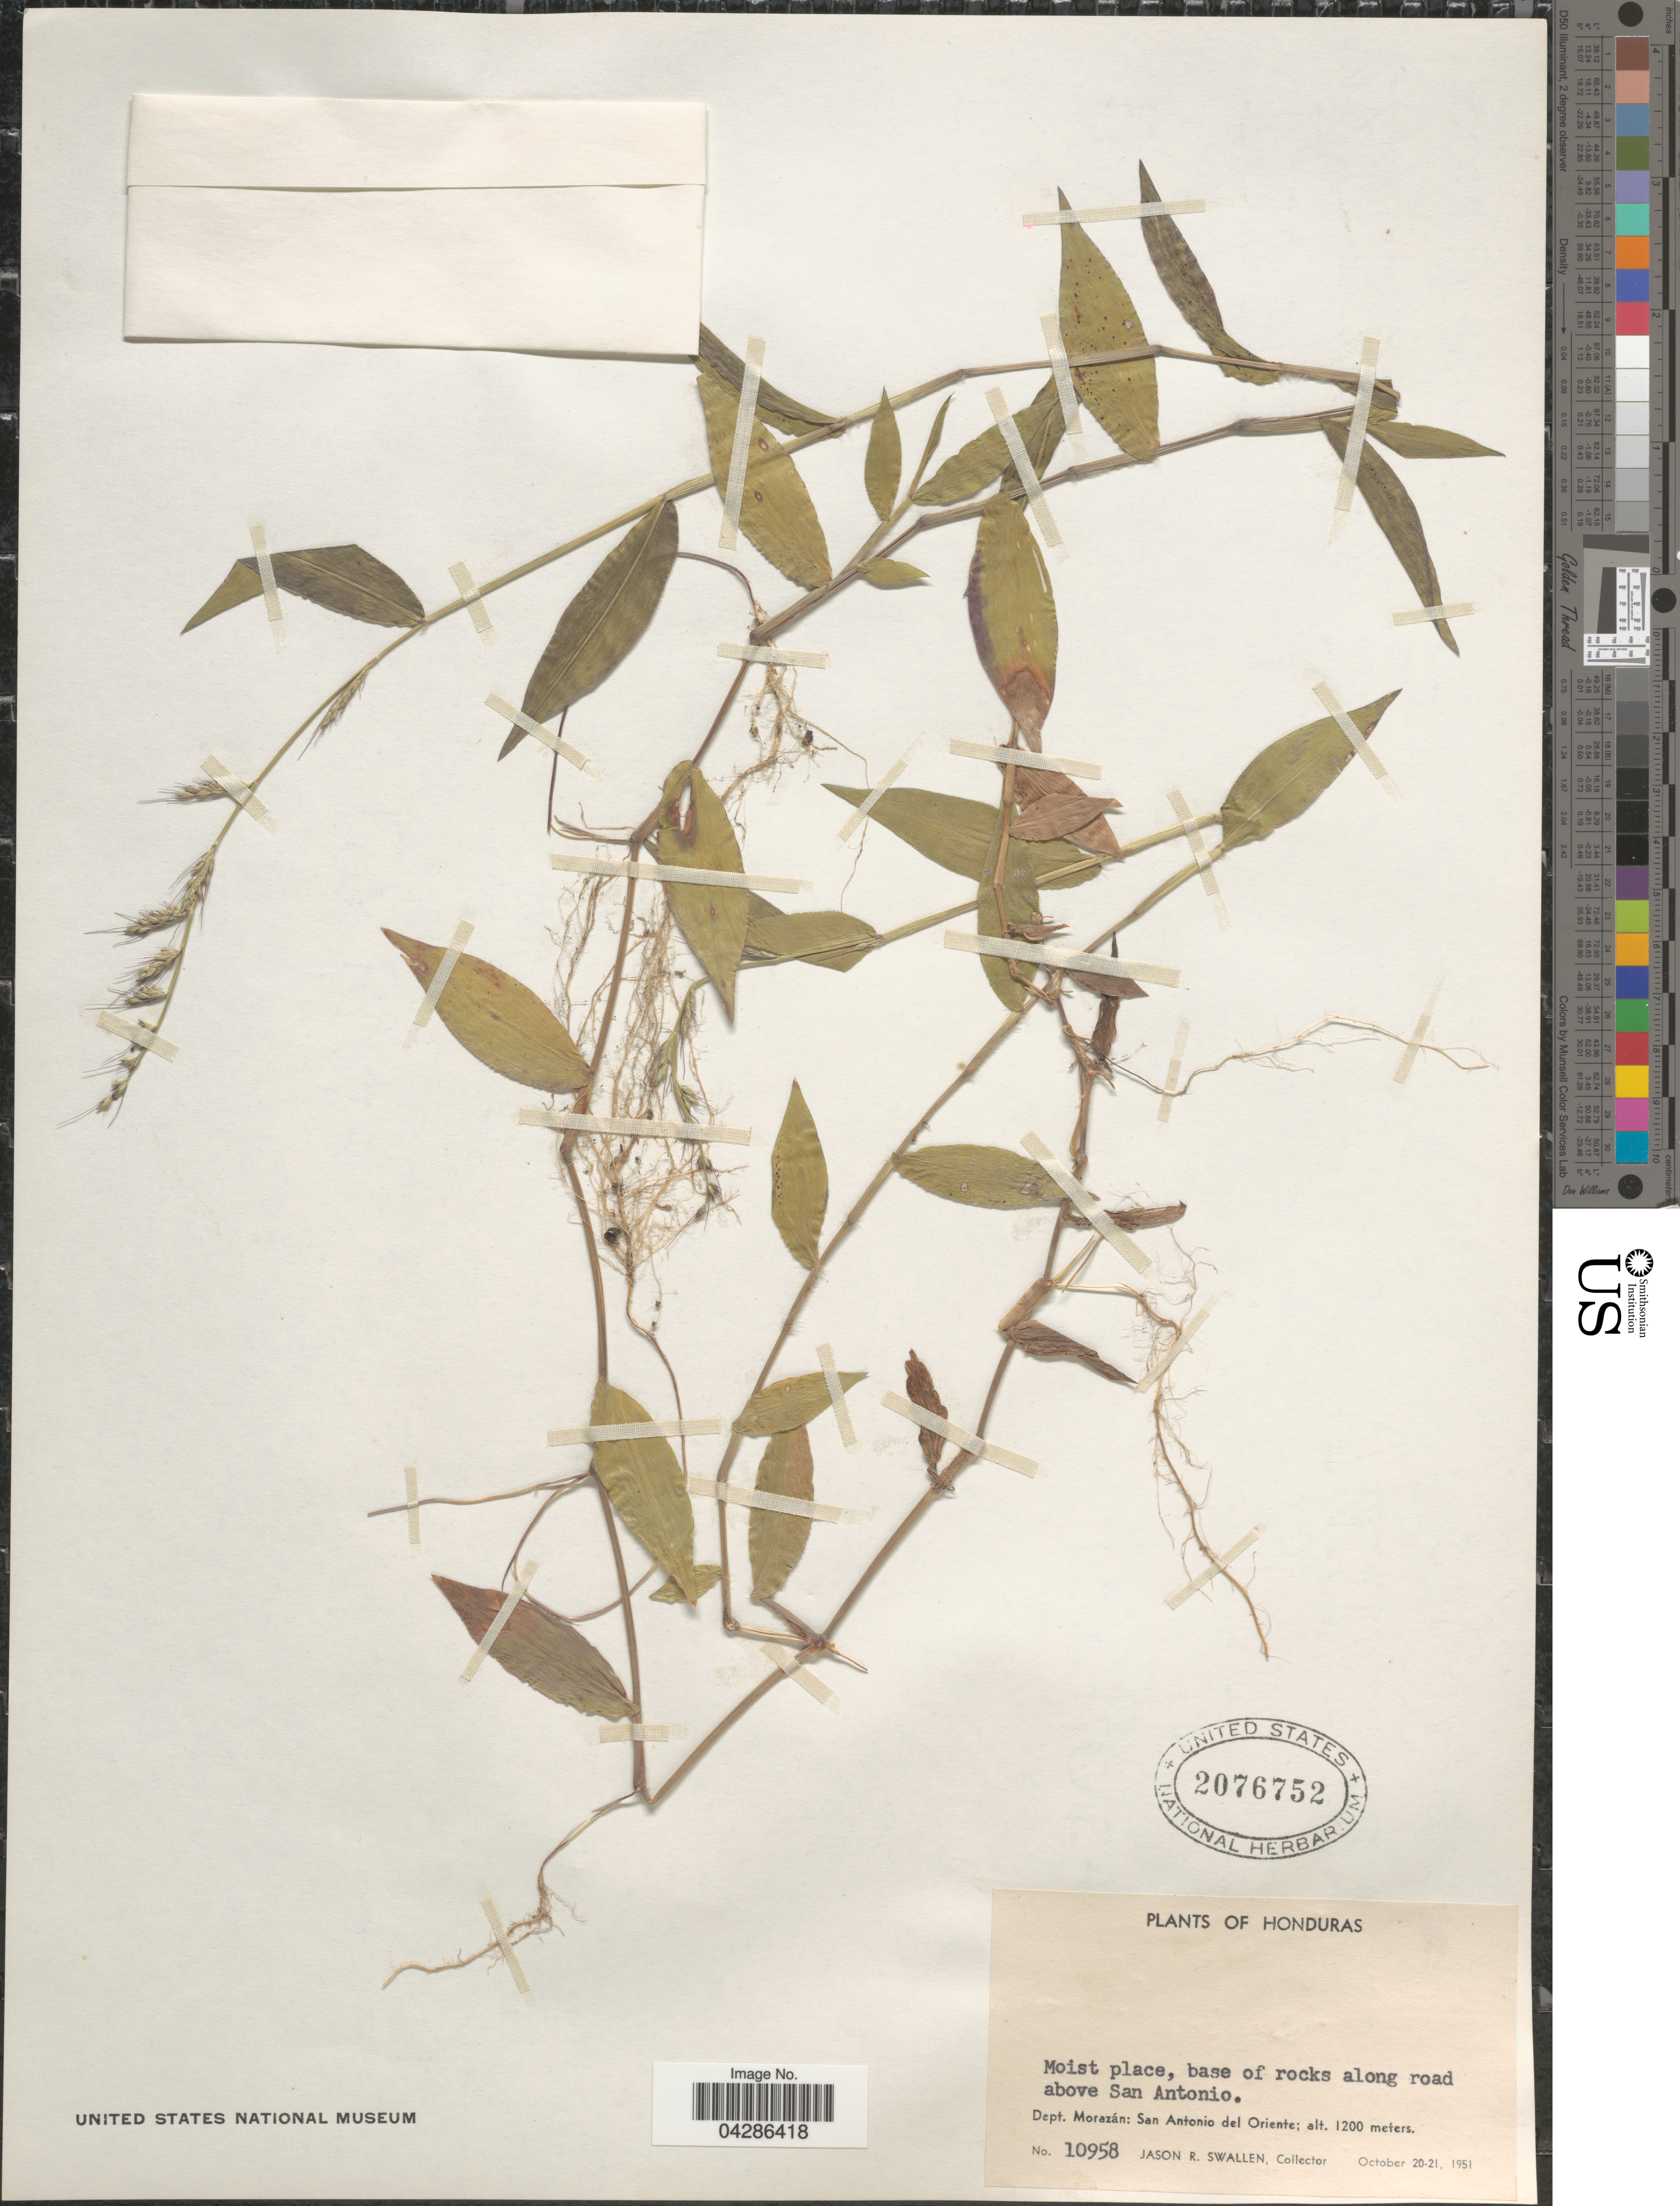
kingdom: Plantae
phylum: Tracheophyta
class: Liliopsida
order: Poales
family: Poaceae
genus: Oplismenus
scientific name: Oplismenus hirtellus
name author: (L.) P. Beauv.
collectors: J. R. Swallen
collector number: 10958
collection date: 1951-10-20/1951-10-21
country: Honduras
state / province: Fco. Morazán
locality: Moist place, base of rocks along road above San Antonio. Dept. Morazán: San Antonio del Oriente.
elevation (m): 1200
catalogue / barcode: US 2076752